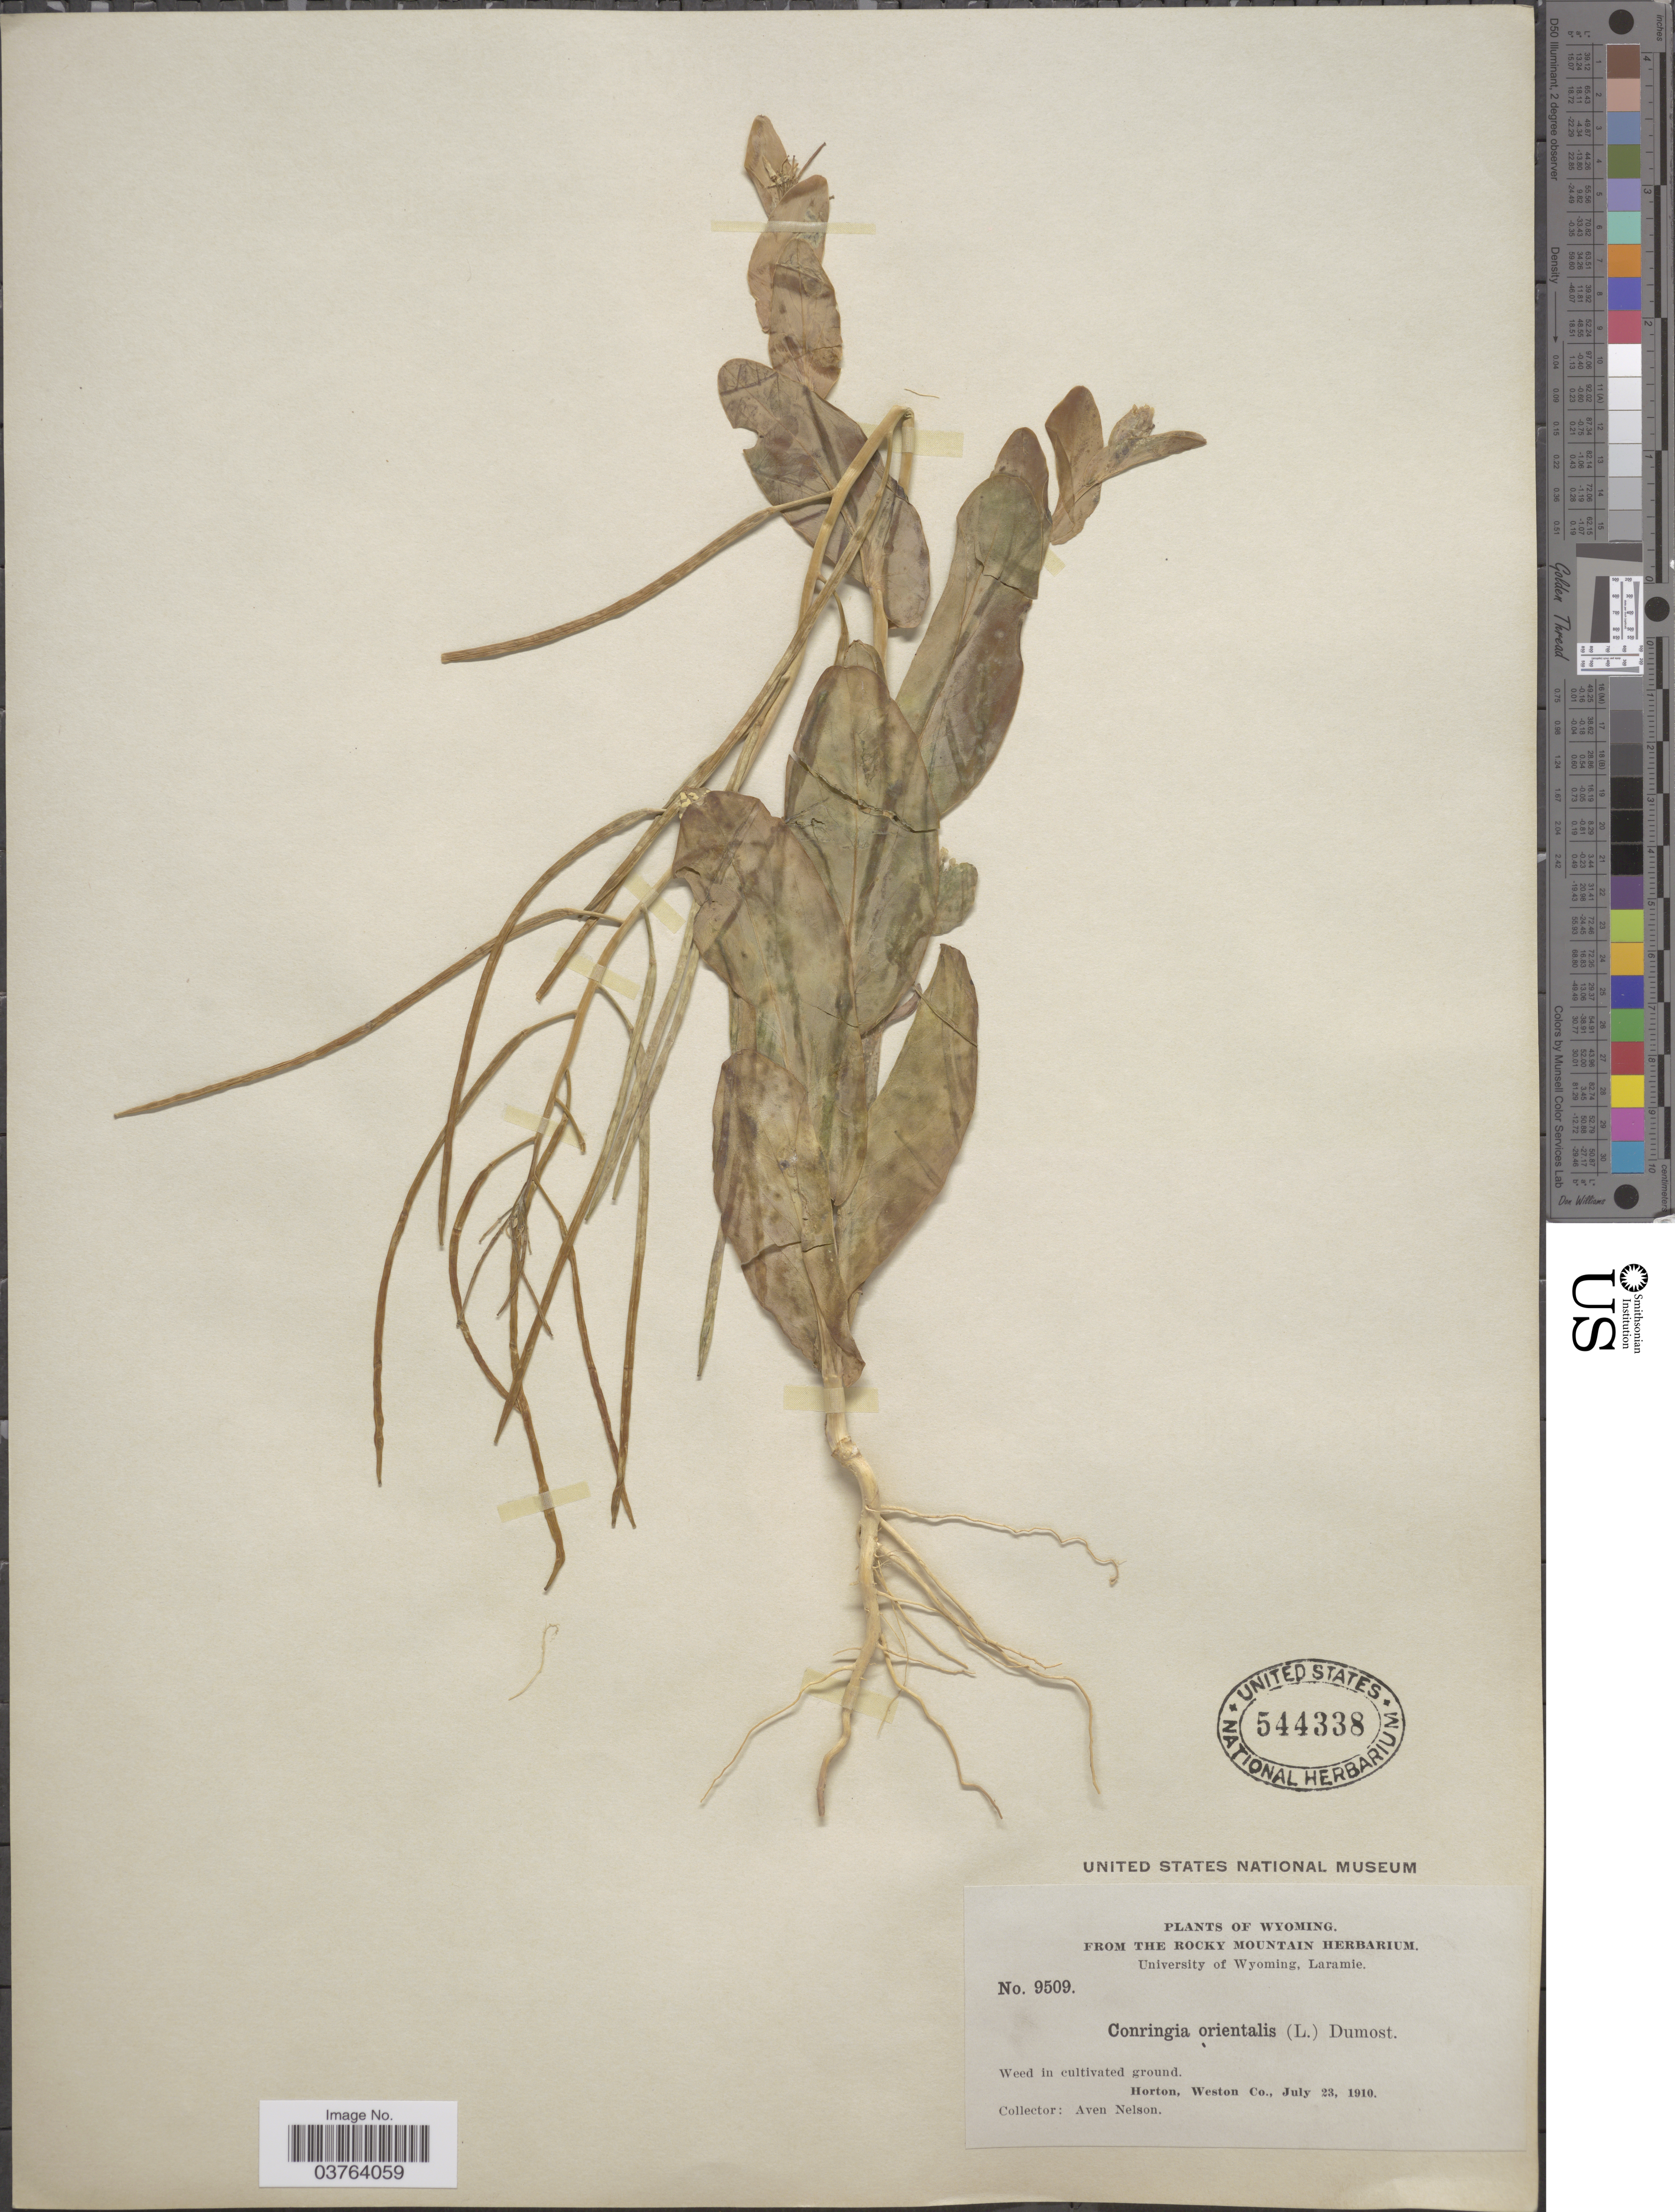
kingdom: Plantae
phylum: Tracheophyta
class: Magnoliopsida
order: Brassicales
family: Brassicaceae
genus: Conringia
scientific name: Conringia orientalis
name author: (L.) C. Presl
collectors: A. Nelson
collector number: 9509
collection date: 1910-07-23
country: United States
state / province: Wyoming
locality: Horton, Weston Co.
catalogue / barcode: US 544338